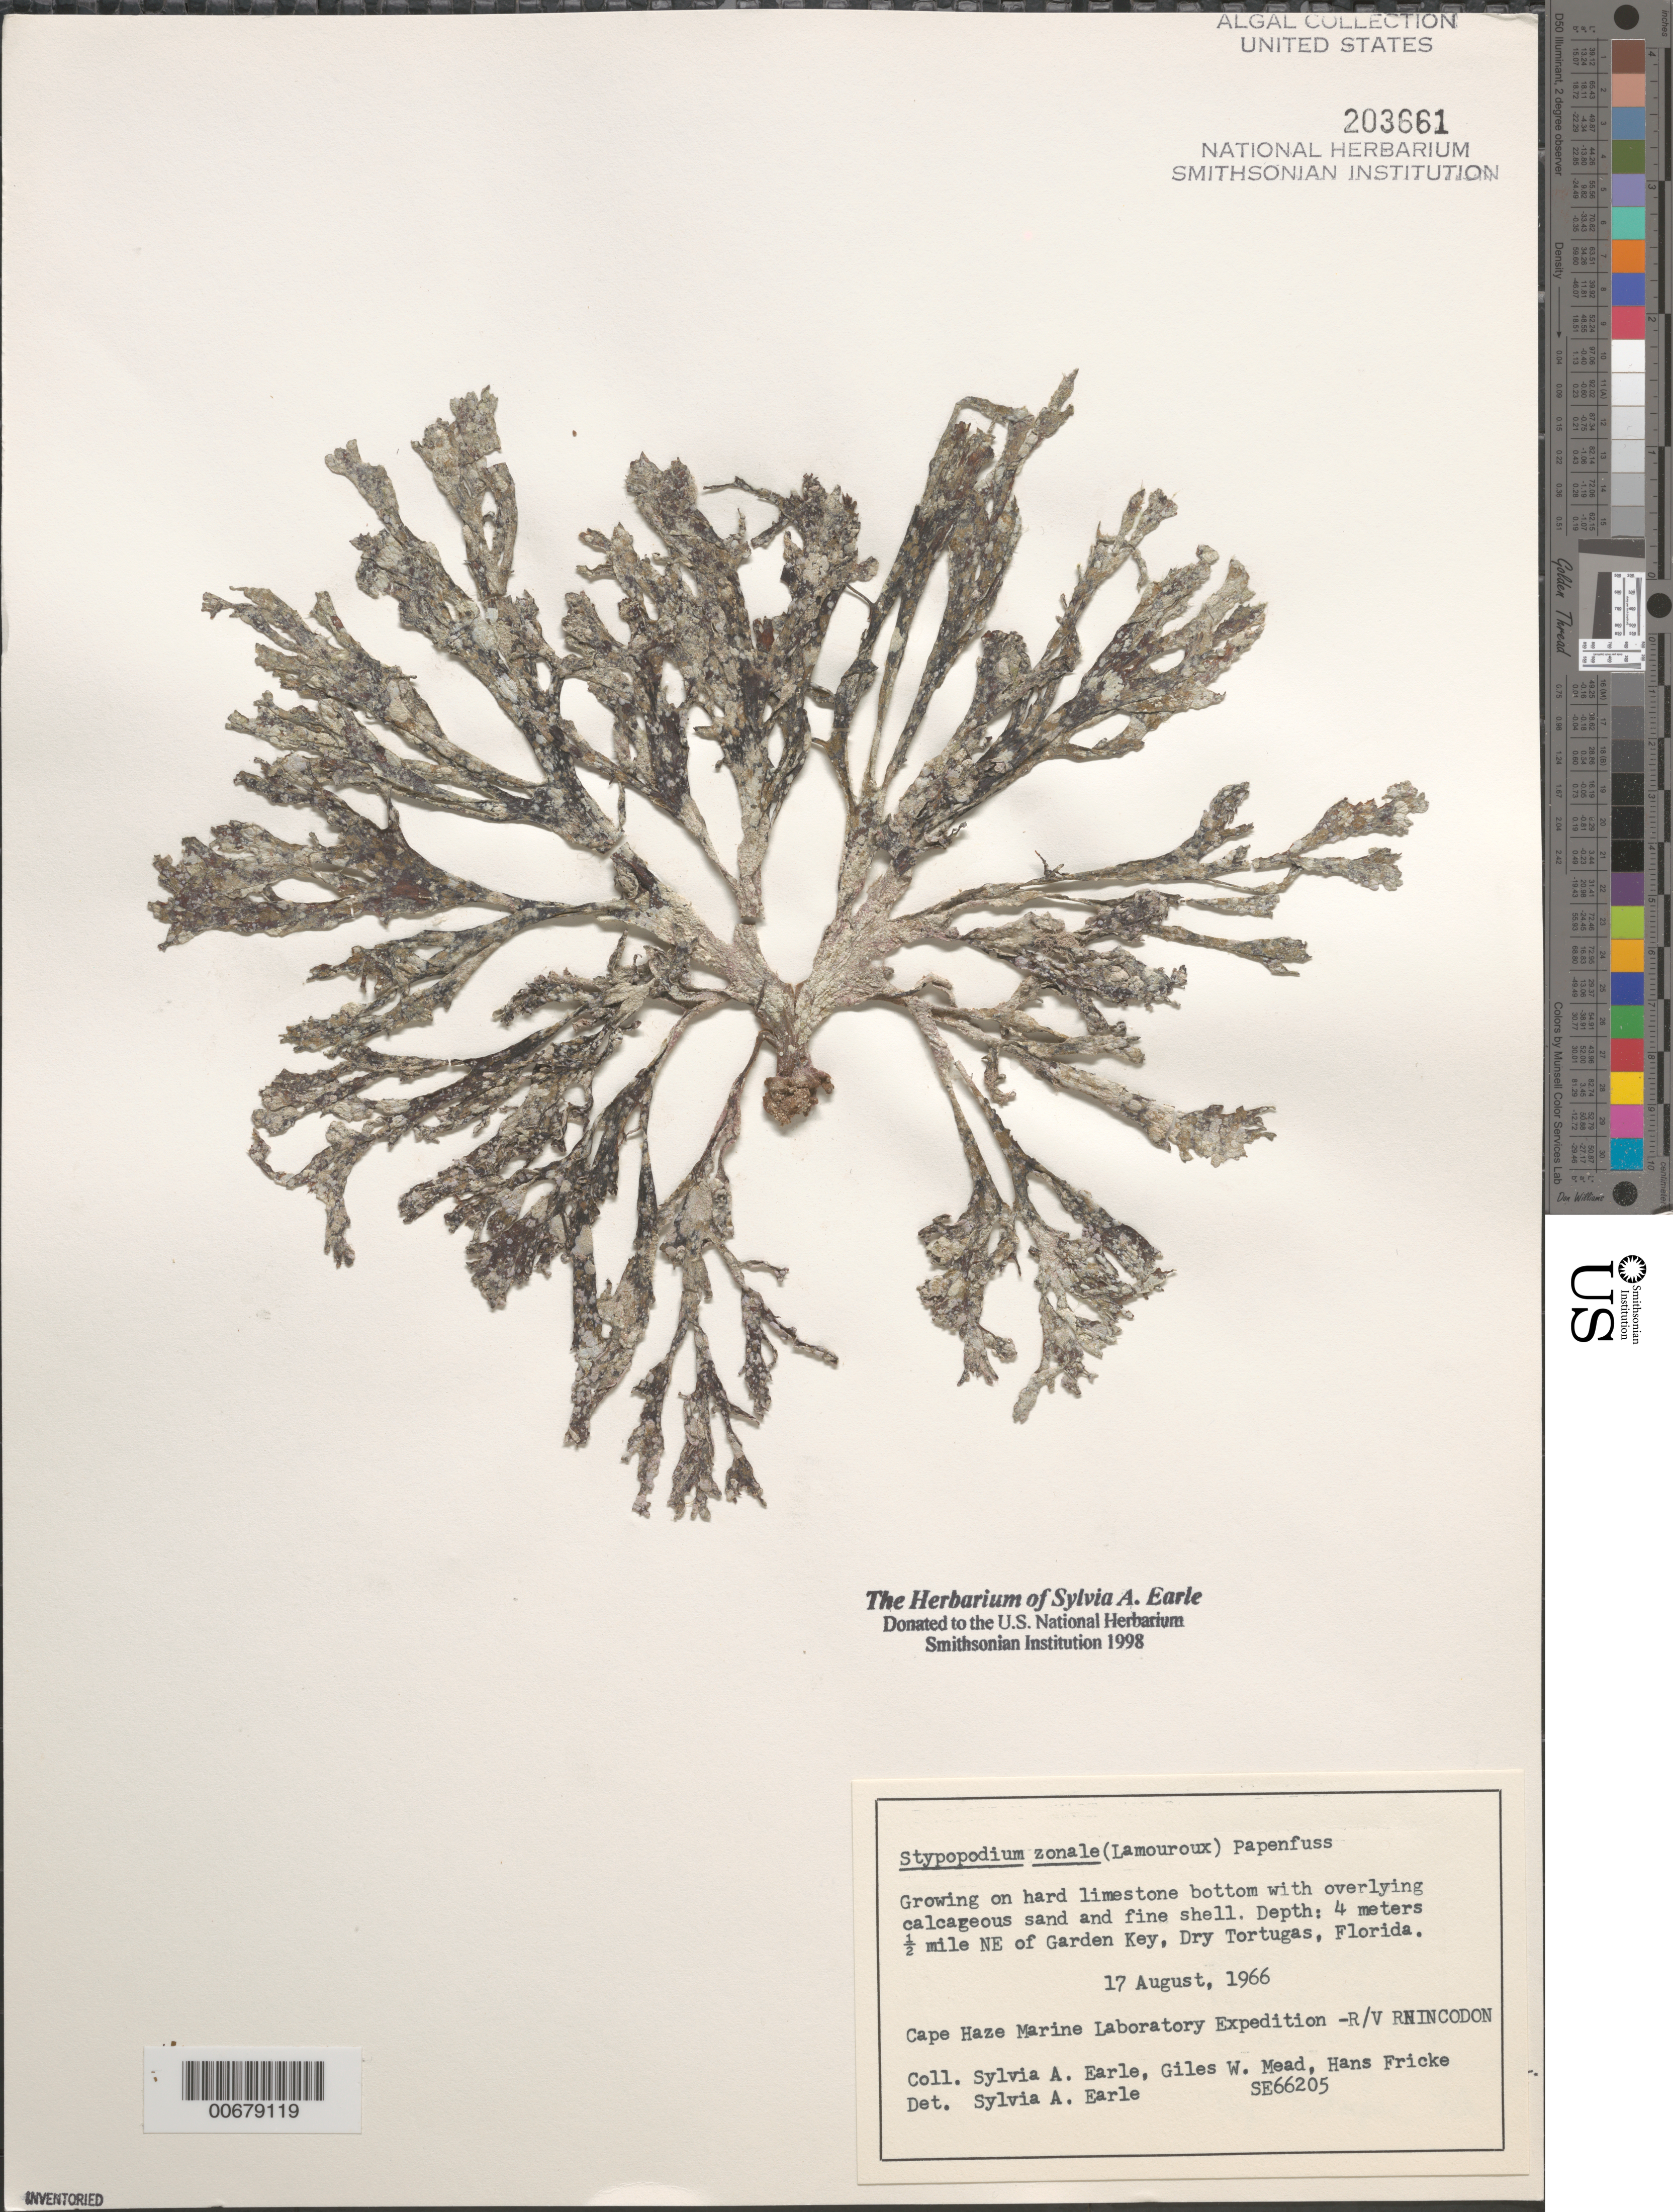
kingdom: Chromista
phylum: Ochrophyta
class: Phaeophyceae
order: Dictyotales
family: Dictyotaceae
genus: Stypopodium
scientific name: Stypopodium zonale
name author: (J.V.Lamouroux) Papenf.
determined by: Earle, S. A.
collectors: S. A. Earle, G. W. Mead & H. Fricke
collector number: SE 66205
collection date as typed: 17 Aug 1966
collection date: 1966-08-17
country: United States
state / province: Florida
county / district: Monroe County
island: Dry Tortugas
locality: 0.5 mile northeast of Garden Key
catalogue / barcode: US 203661